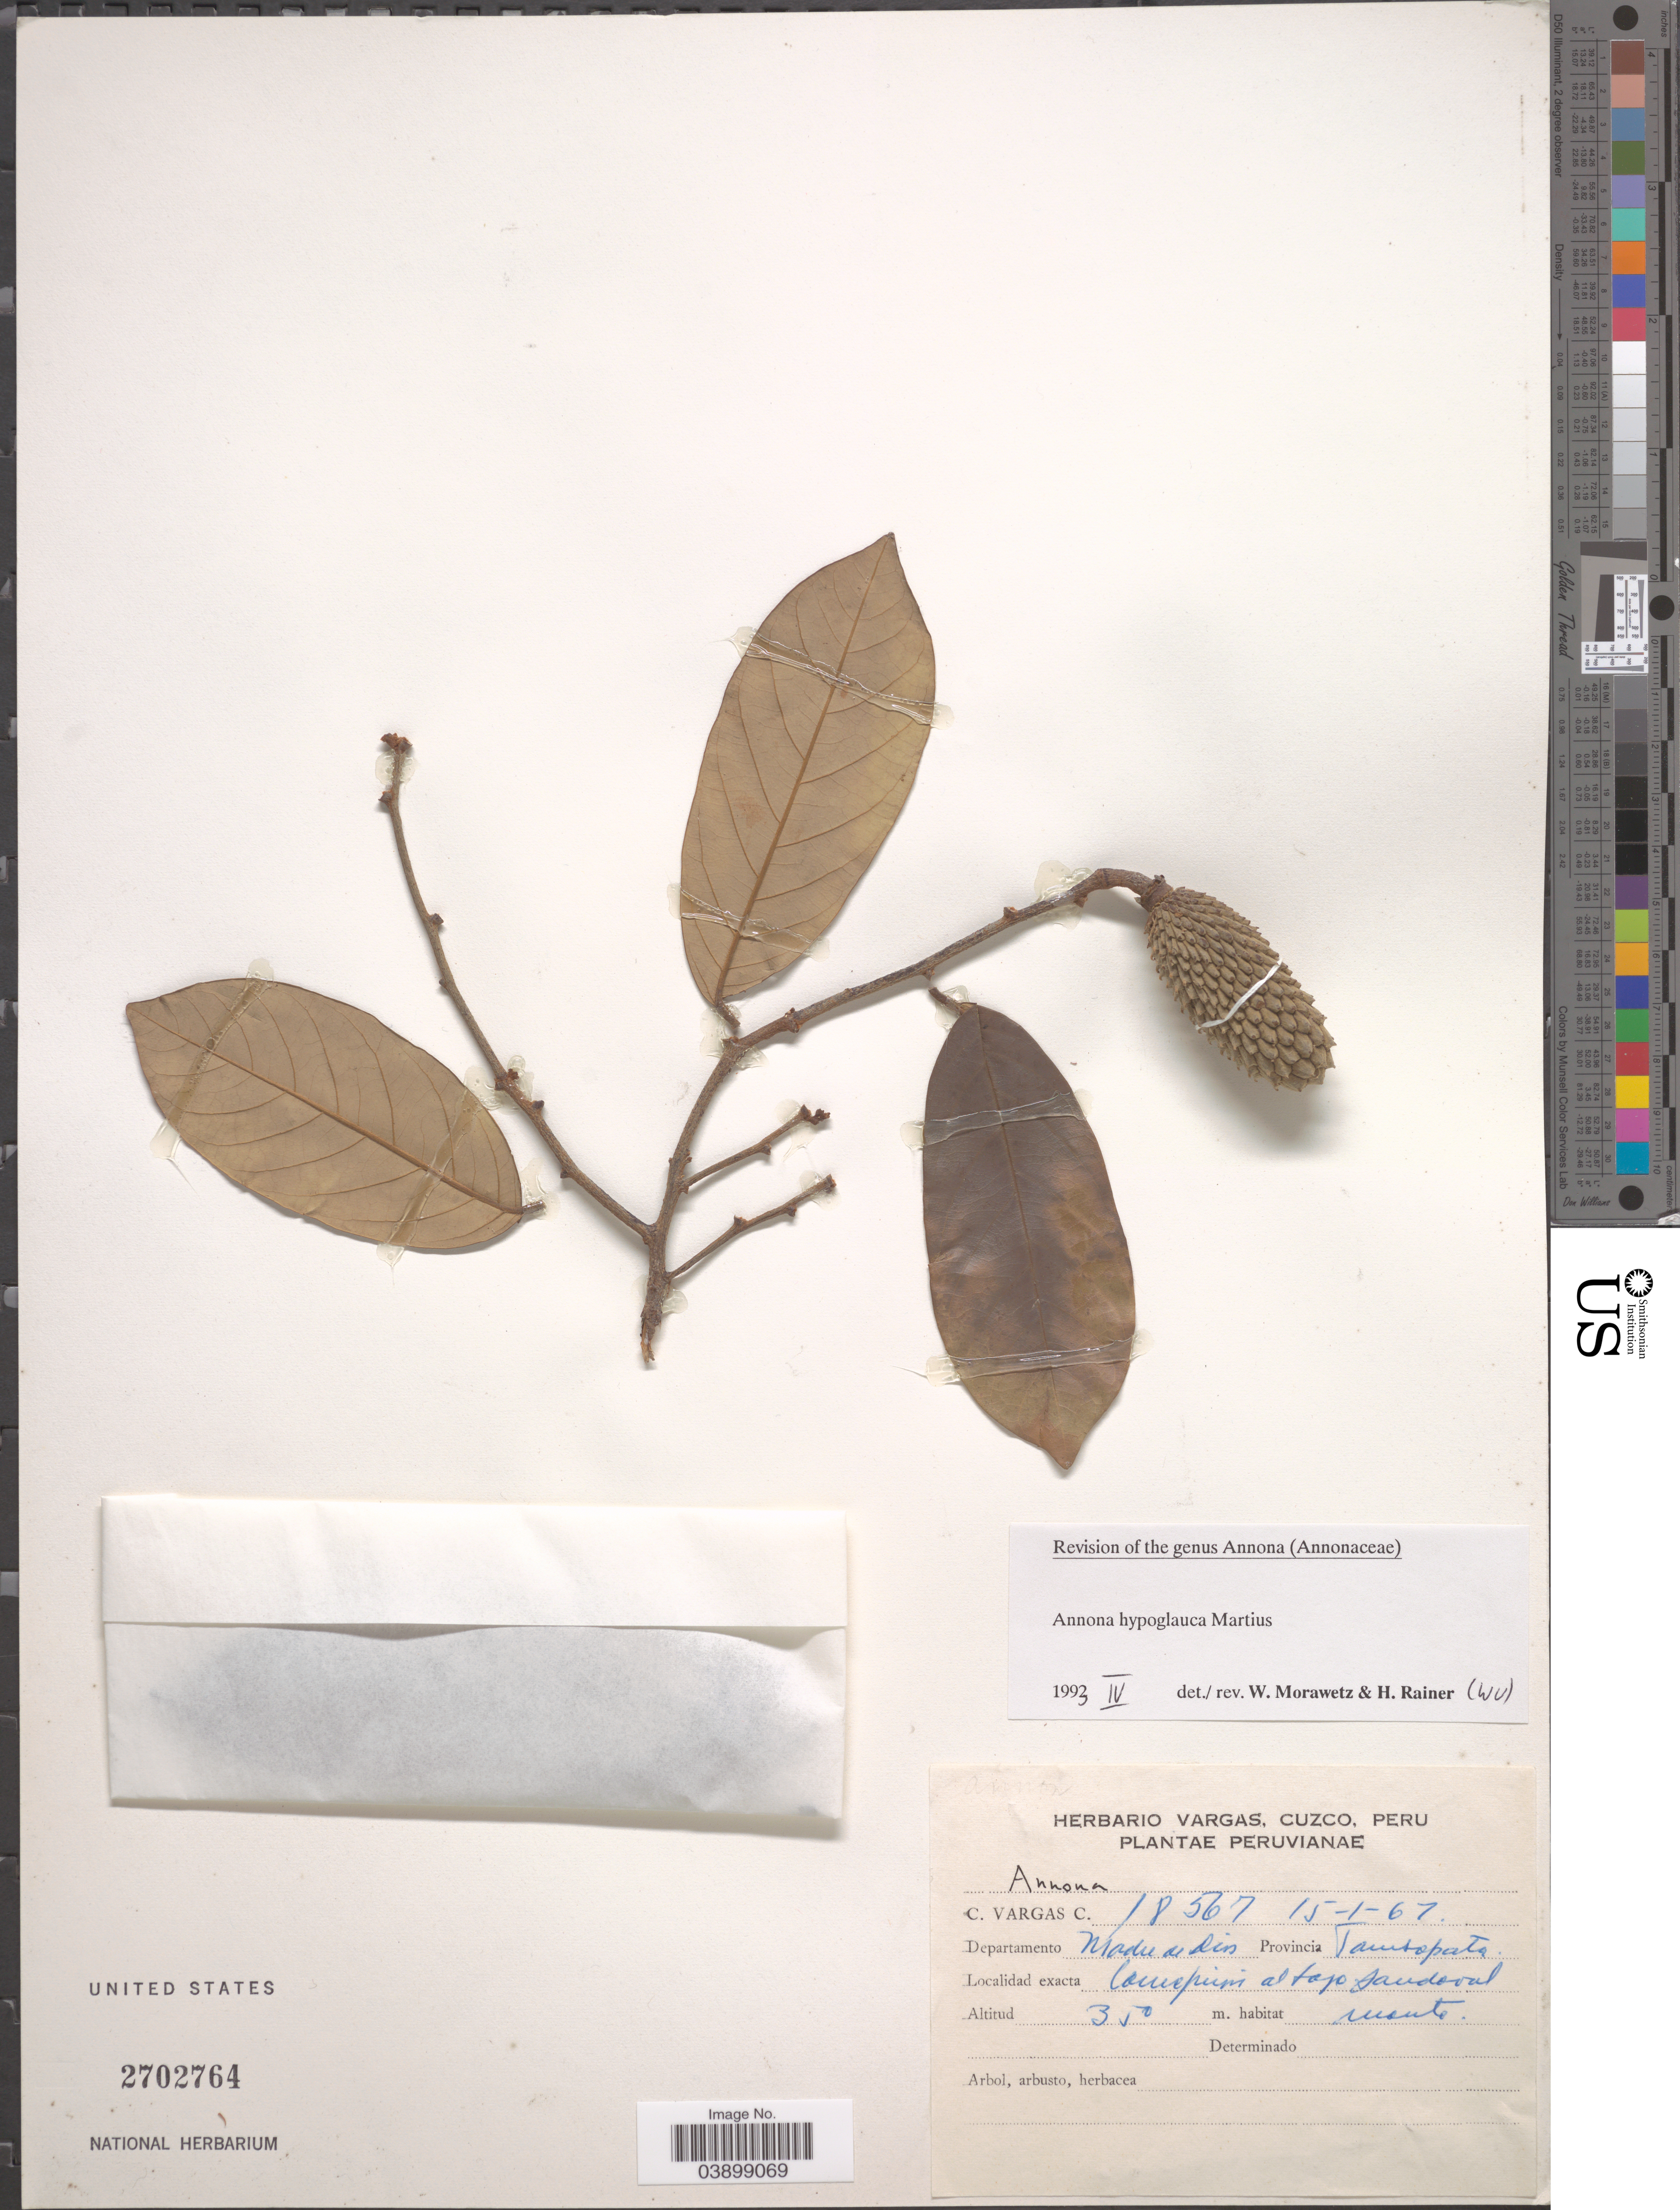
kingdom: Plantae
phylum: Tracheophyta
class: Magnoliopsida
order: Magnoliales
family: Annonaceae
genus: Annona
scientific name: Annona hypoglauca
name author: Mart.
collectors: C. Vargas Calderón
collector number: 18567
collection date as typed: Transcribed d/m/y: 15/1/67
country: Peru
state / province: Madre de Dios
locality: Departamento Madre de Dios. Provincia Tambopata. Lago Sandoval.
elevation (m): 350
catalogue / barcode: US 2702764